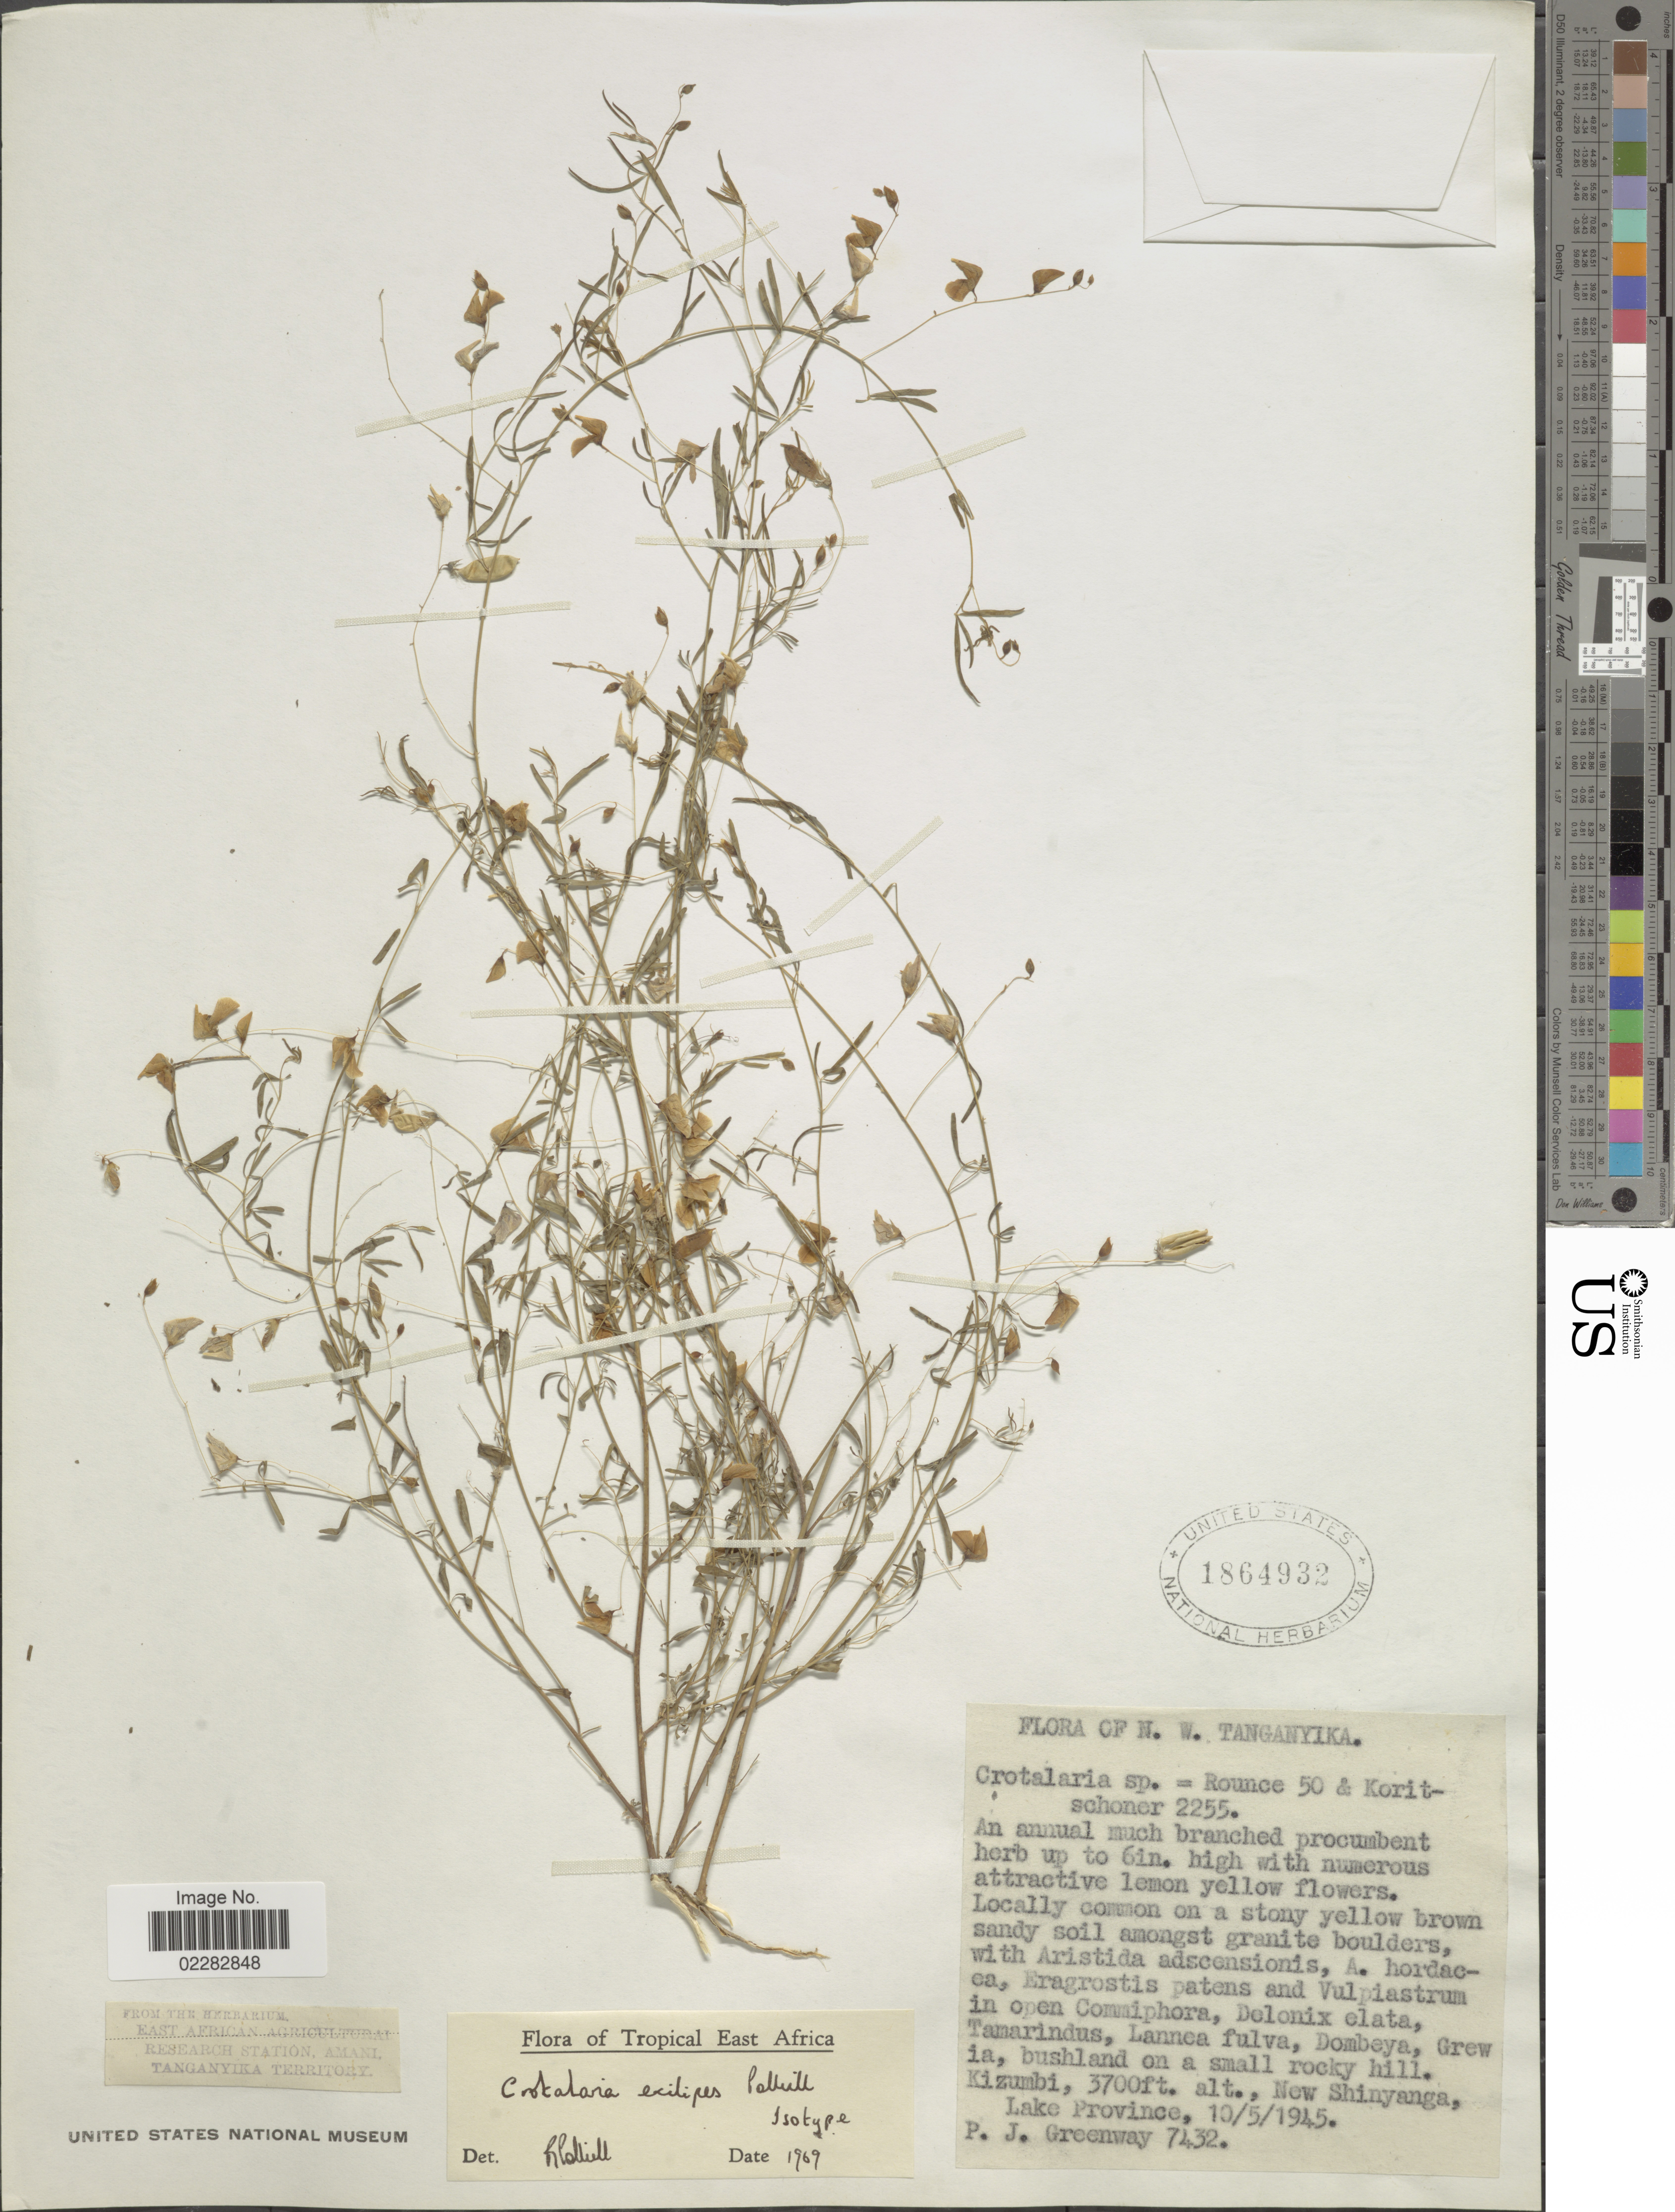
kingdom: Plantae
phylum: Tracheophyta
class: Magnoliopsida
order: Fabales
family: Fabaceae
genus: Crotalaria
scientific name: Crotalaria exilipes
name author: Polhill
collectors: P. J. Greenway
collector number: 7432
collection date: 1945-05-10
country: Tanzania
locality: N.W.Tanganyika, on a small rocky hill, Kizumbi, New Shinyanga, Lake Province.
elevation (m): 1128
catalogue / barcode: US 1864932